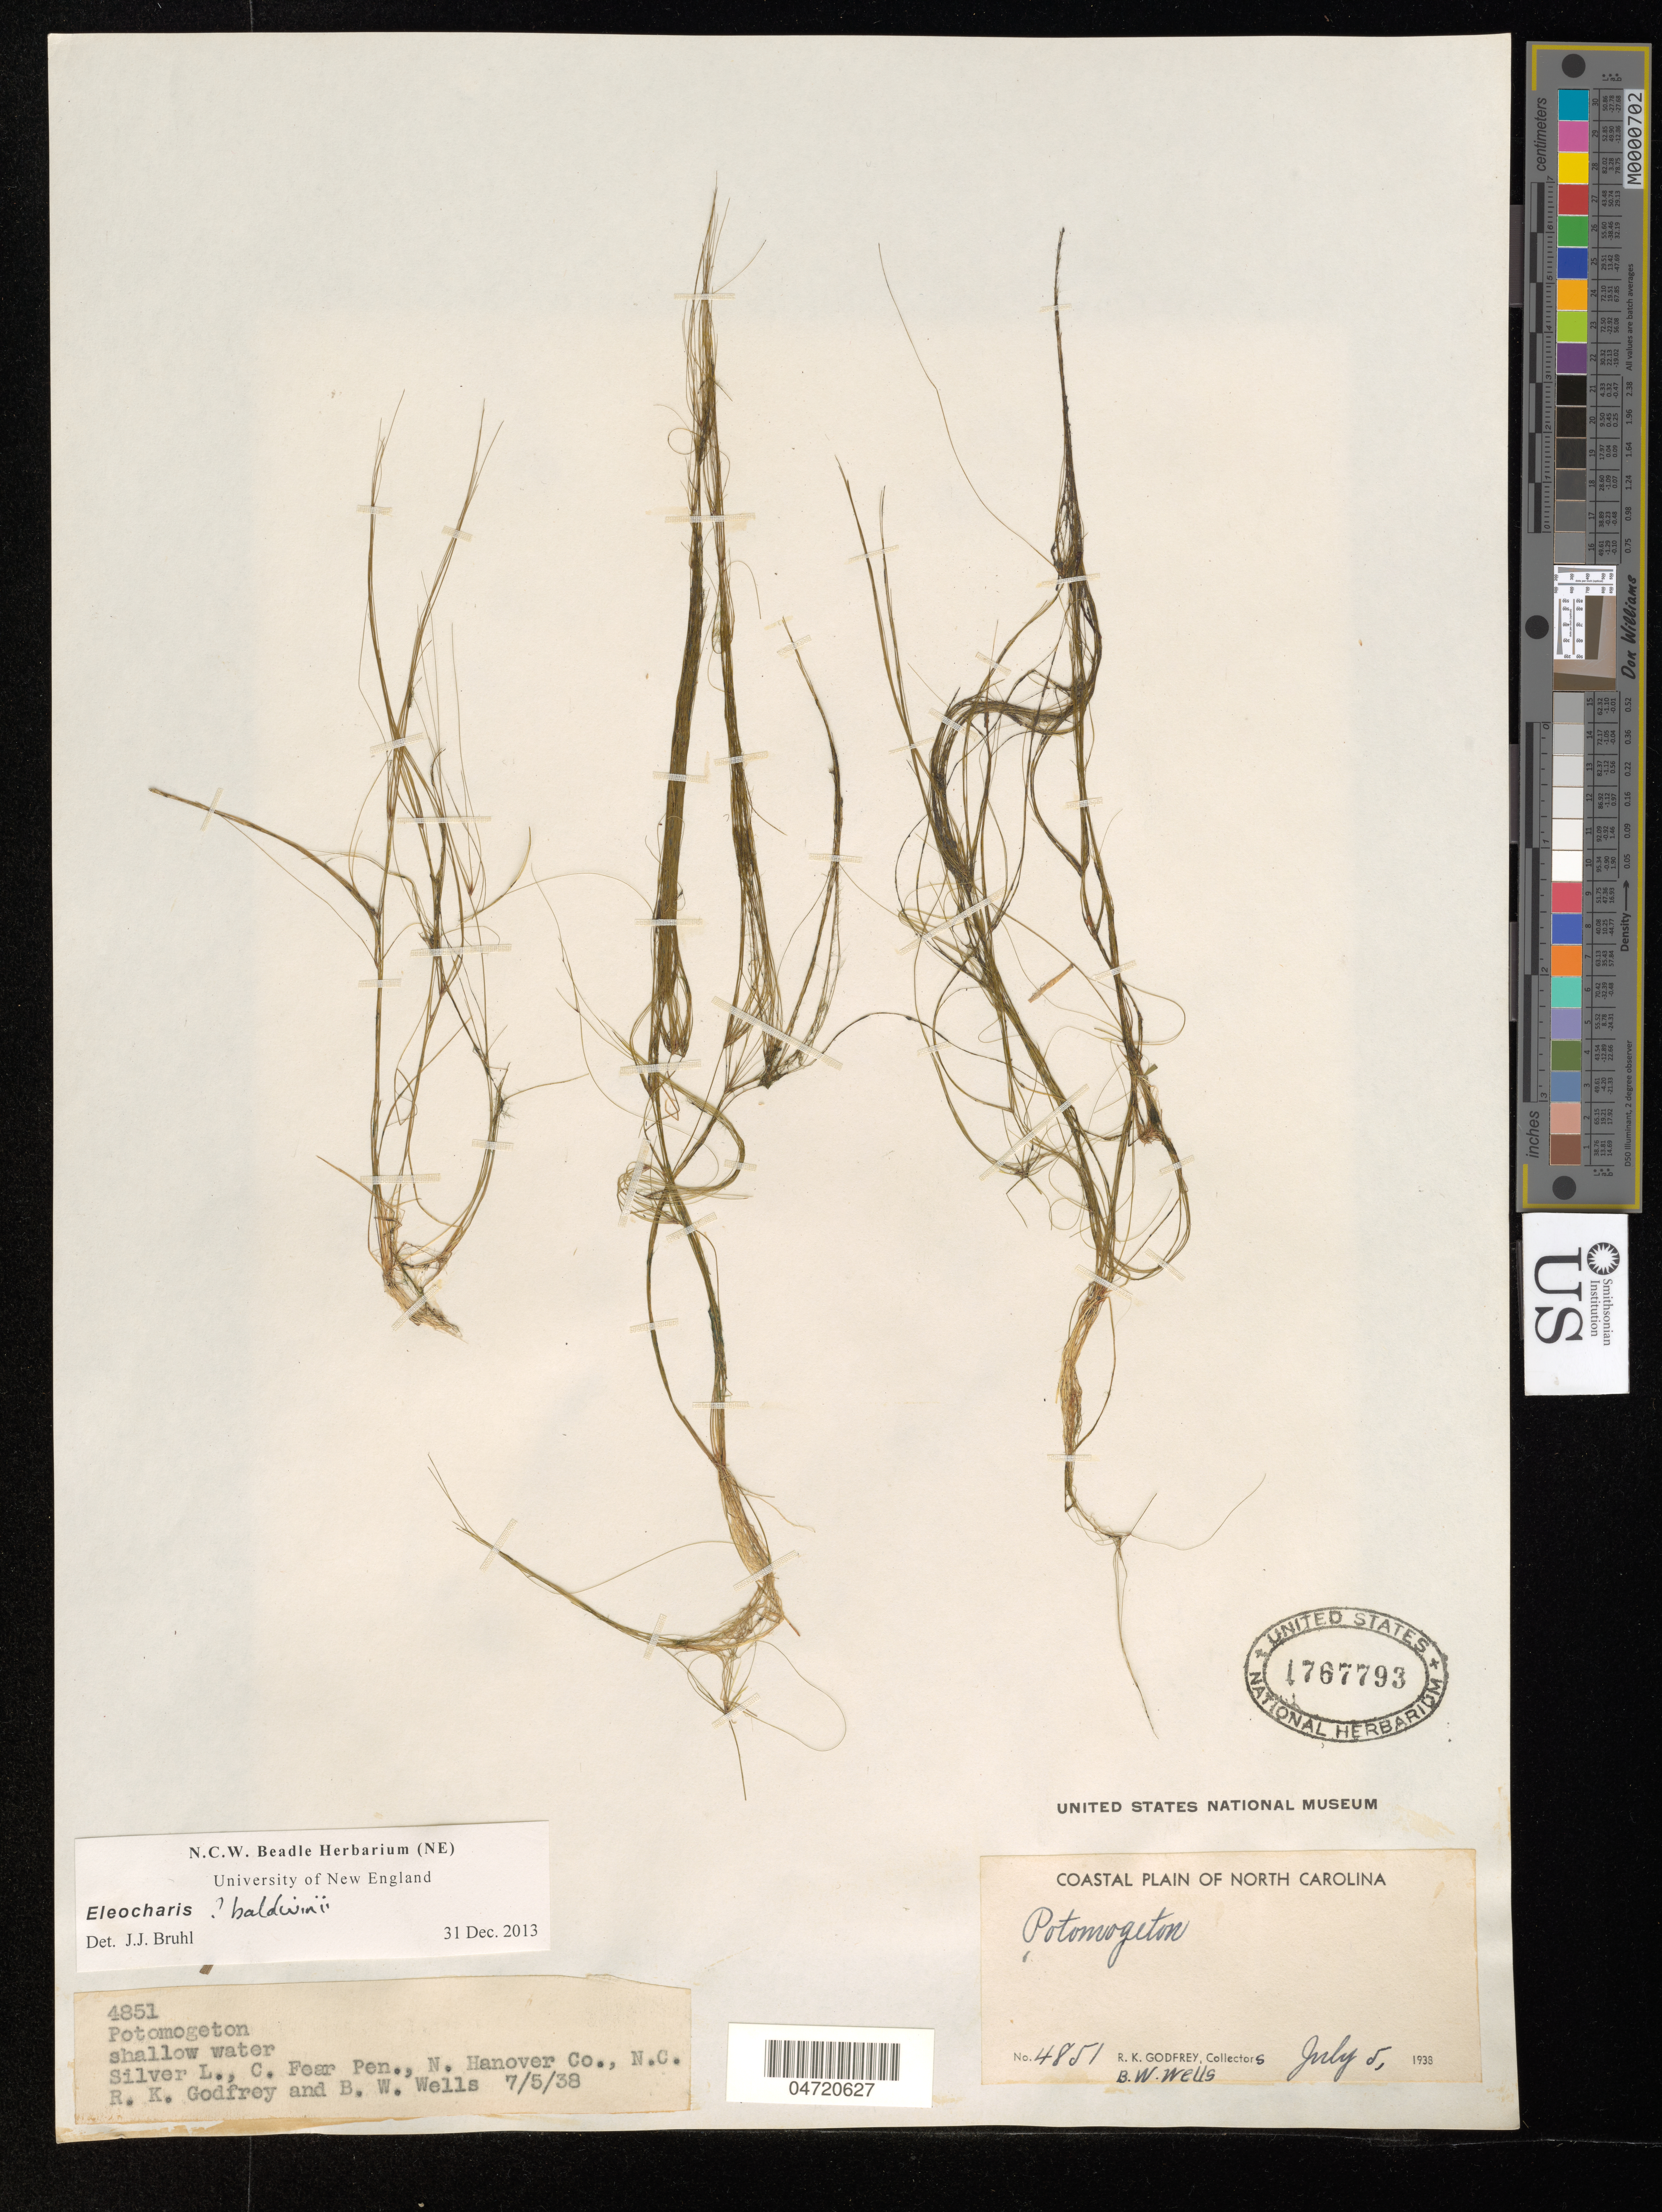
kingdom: Plantae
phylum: Tracheophyta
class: Liliopsida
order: Poales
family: Cyperaceae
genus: Eleocharis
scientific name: Eleocharis baldwinii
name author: (Torr.) Chapm.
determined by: Bruhl, J. J., (NE), University of New England (AUSTRALIA)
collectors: R. K. Godfrey & B. Wells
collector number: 4851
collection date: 1938-07-05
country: United States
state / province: North Carolina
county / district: Hanover County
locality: Coastal Plain of North Carolina. Silver Lake. Cape Fear Peninsula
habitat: Shallow water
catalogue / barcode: US 1767793